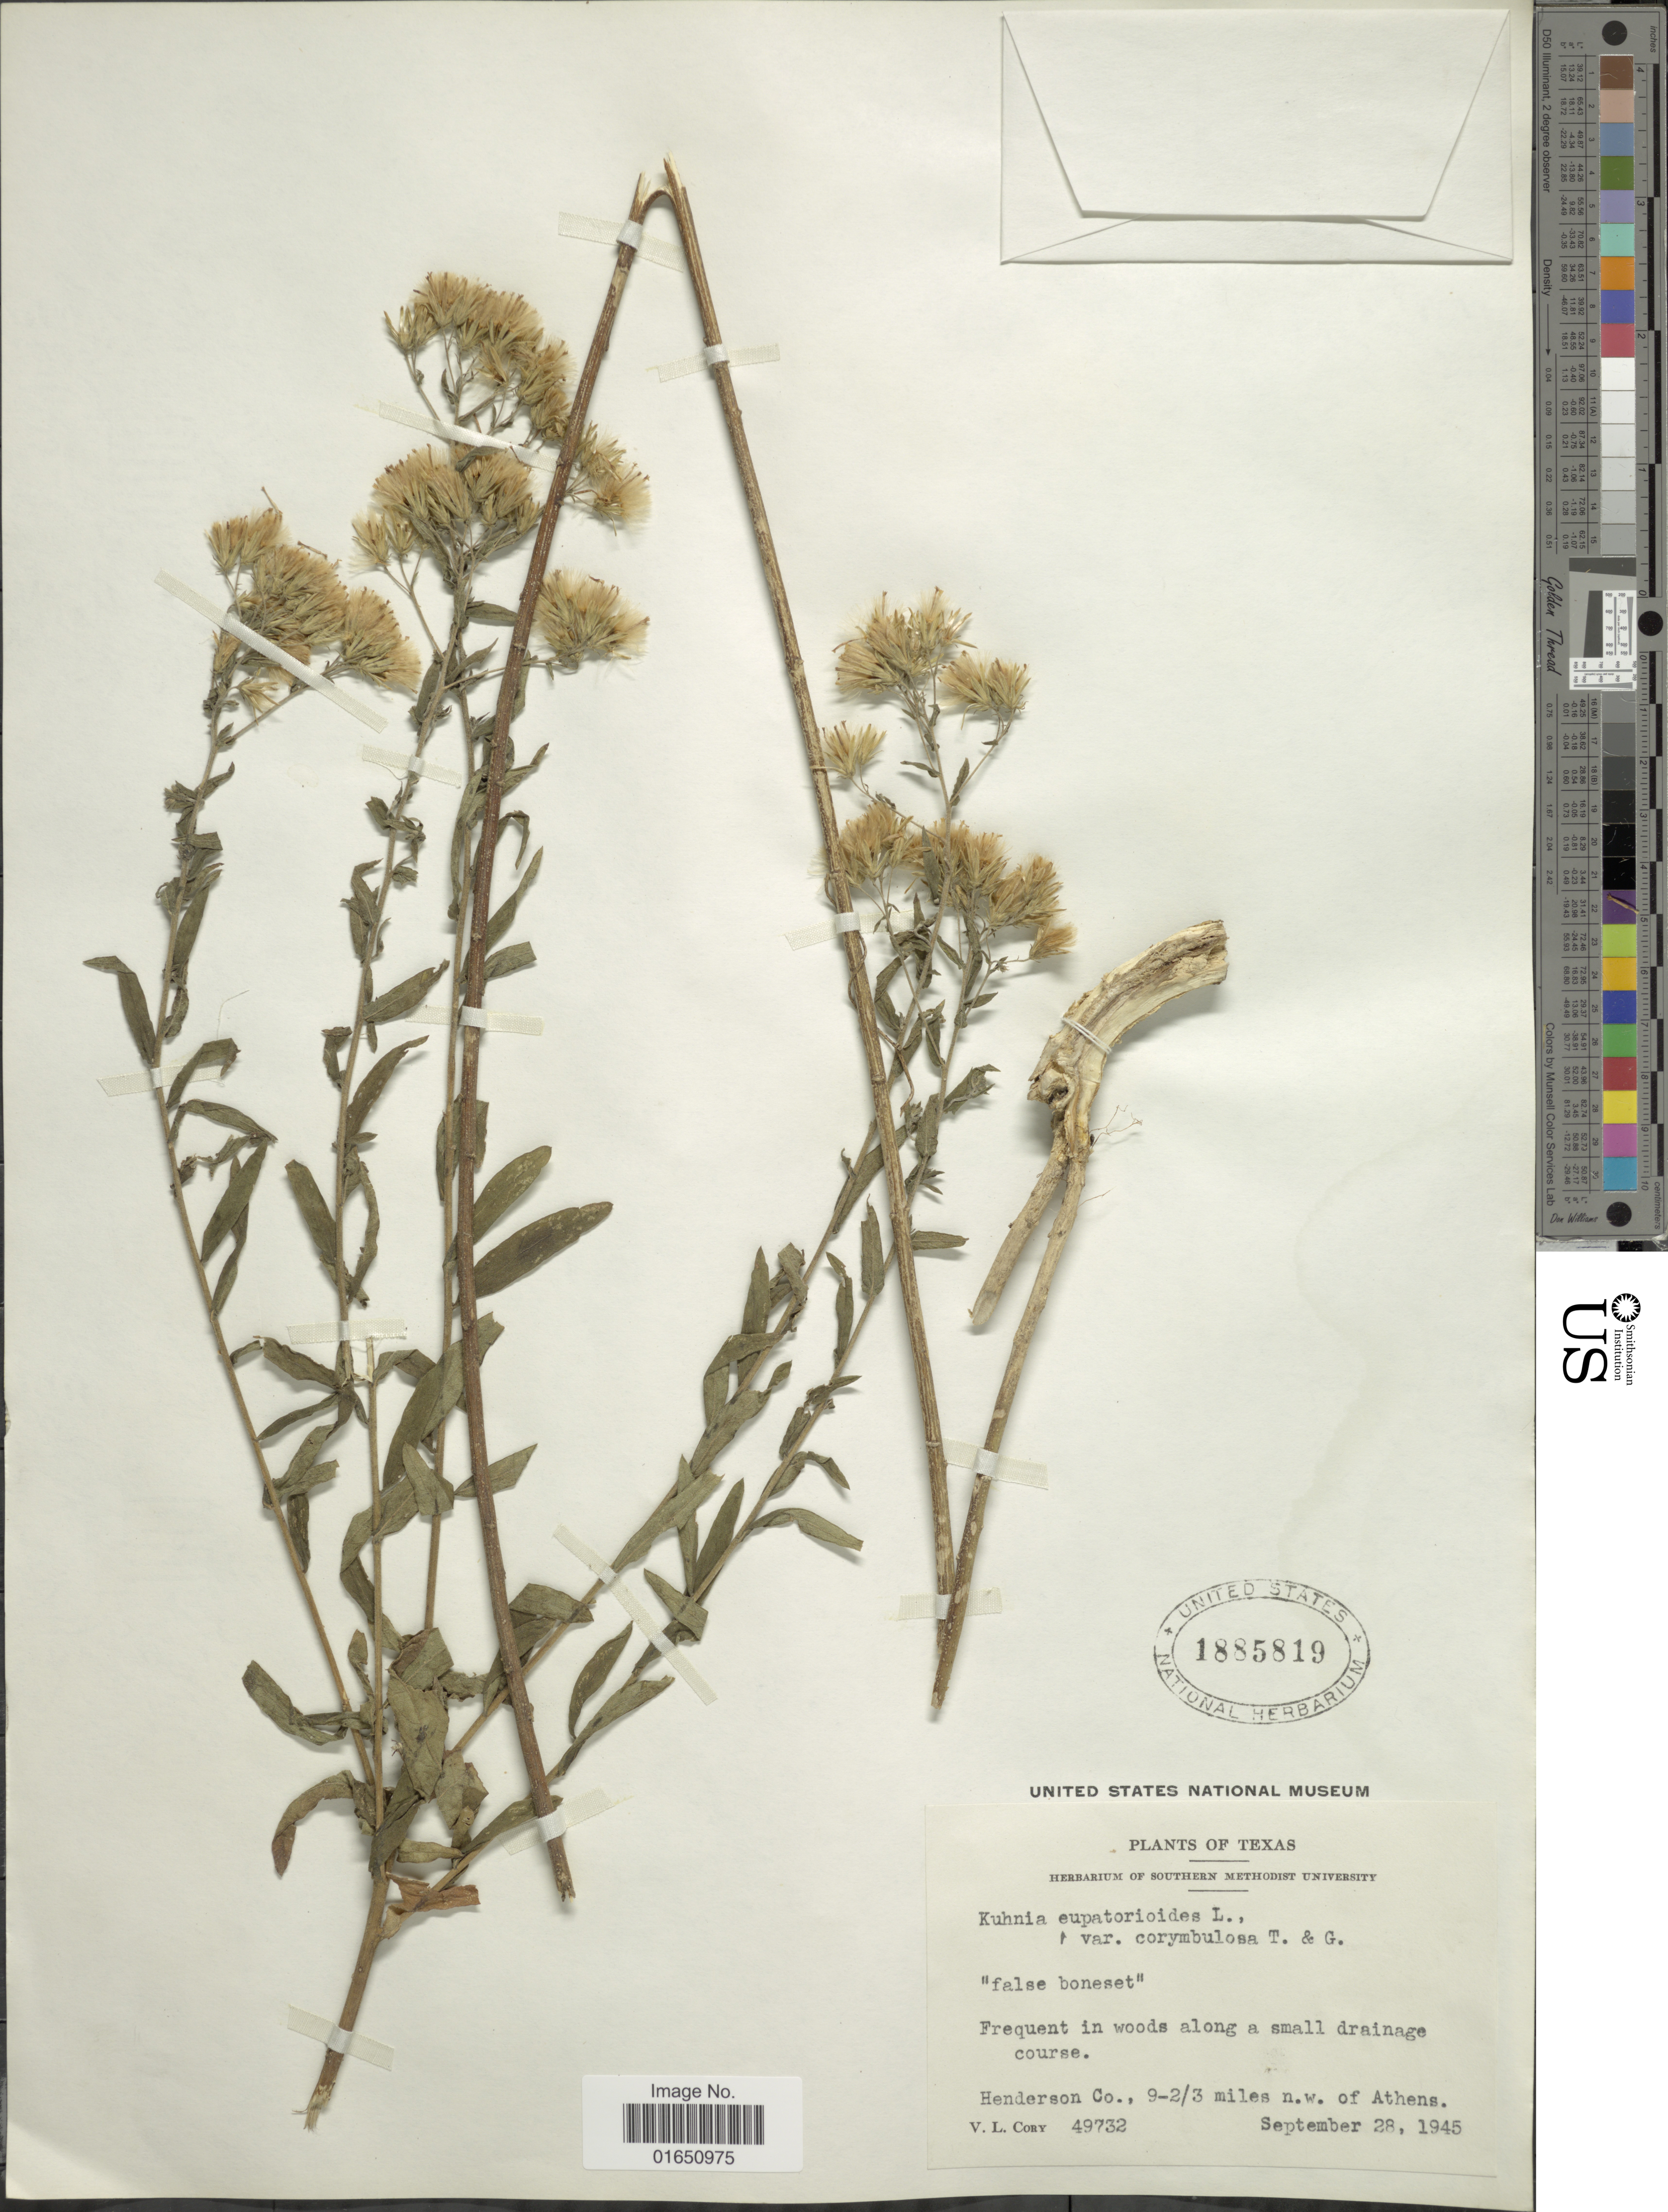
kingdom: Plantae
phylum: Tracheophyta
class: Magnoliopsida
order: Asterales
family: Asteraceae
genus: Brickellia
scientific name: Brickellia eupatorioides var. corymbulosa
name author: (Torr. & A. Gray) Shinners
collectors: V. Cory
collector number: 49732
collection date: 1945-09-28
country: United States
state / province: Texas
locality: Frequent in woods along a small drainage course. Henderson Co., 9-2/3 miles n.w. of Athens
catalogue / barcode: US 1885819